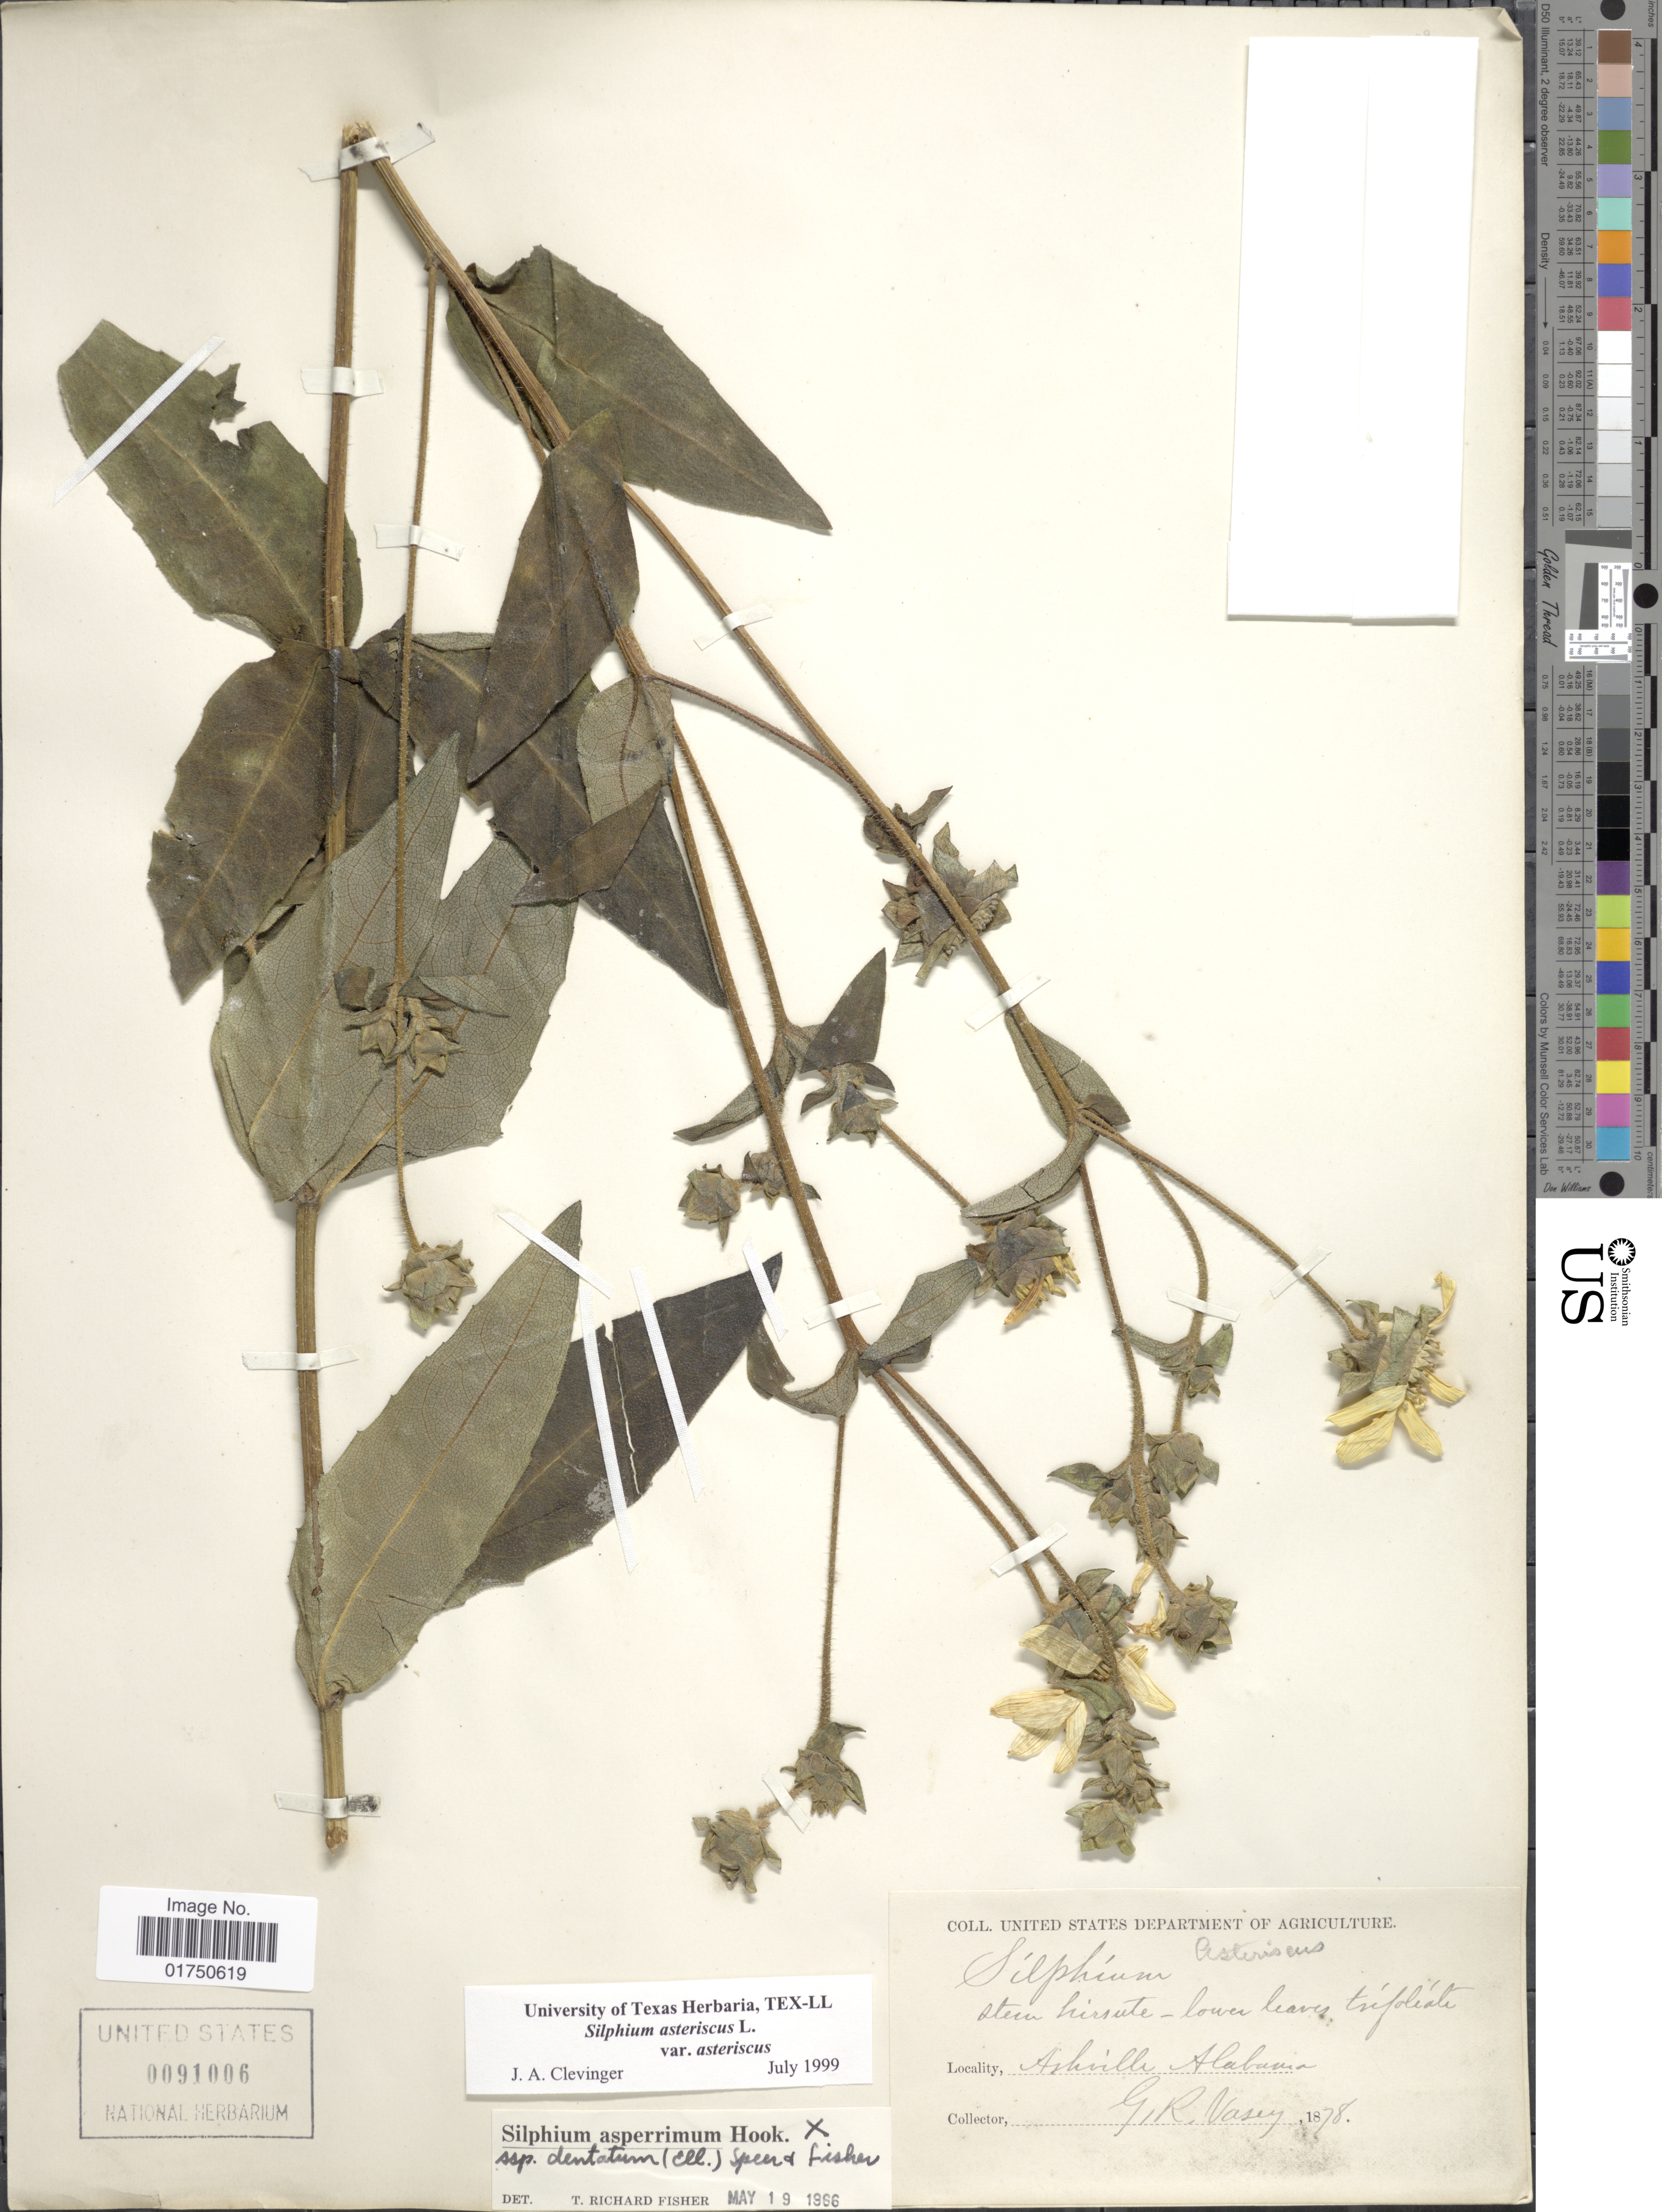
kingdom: Plantae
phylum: Tracheophyta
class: Magnoliopsida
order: Asterales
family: Asteraceae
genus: Silphium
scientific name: Silphium asteriscus var. asteriscus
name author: L.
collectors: G. R. Vasey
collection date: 1878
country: United States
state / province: Alabama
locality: Ashville, Alabama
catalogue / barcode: US 91006